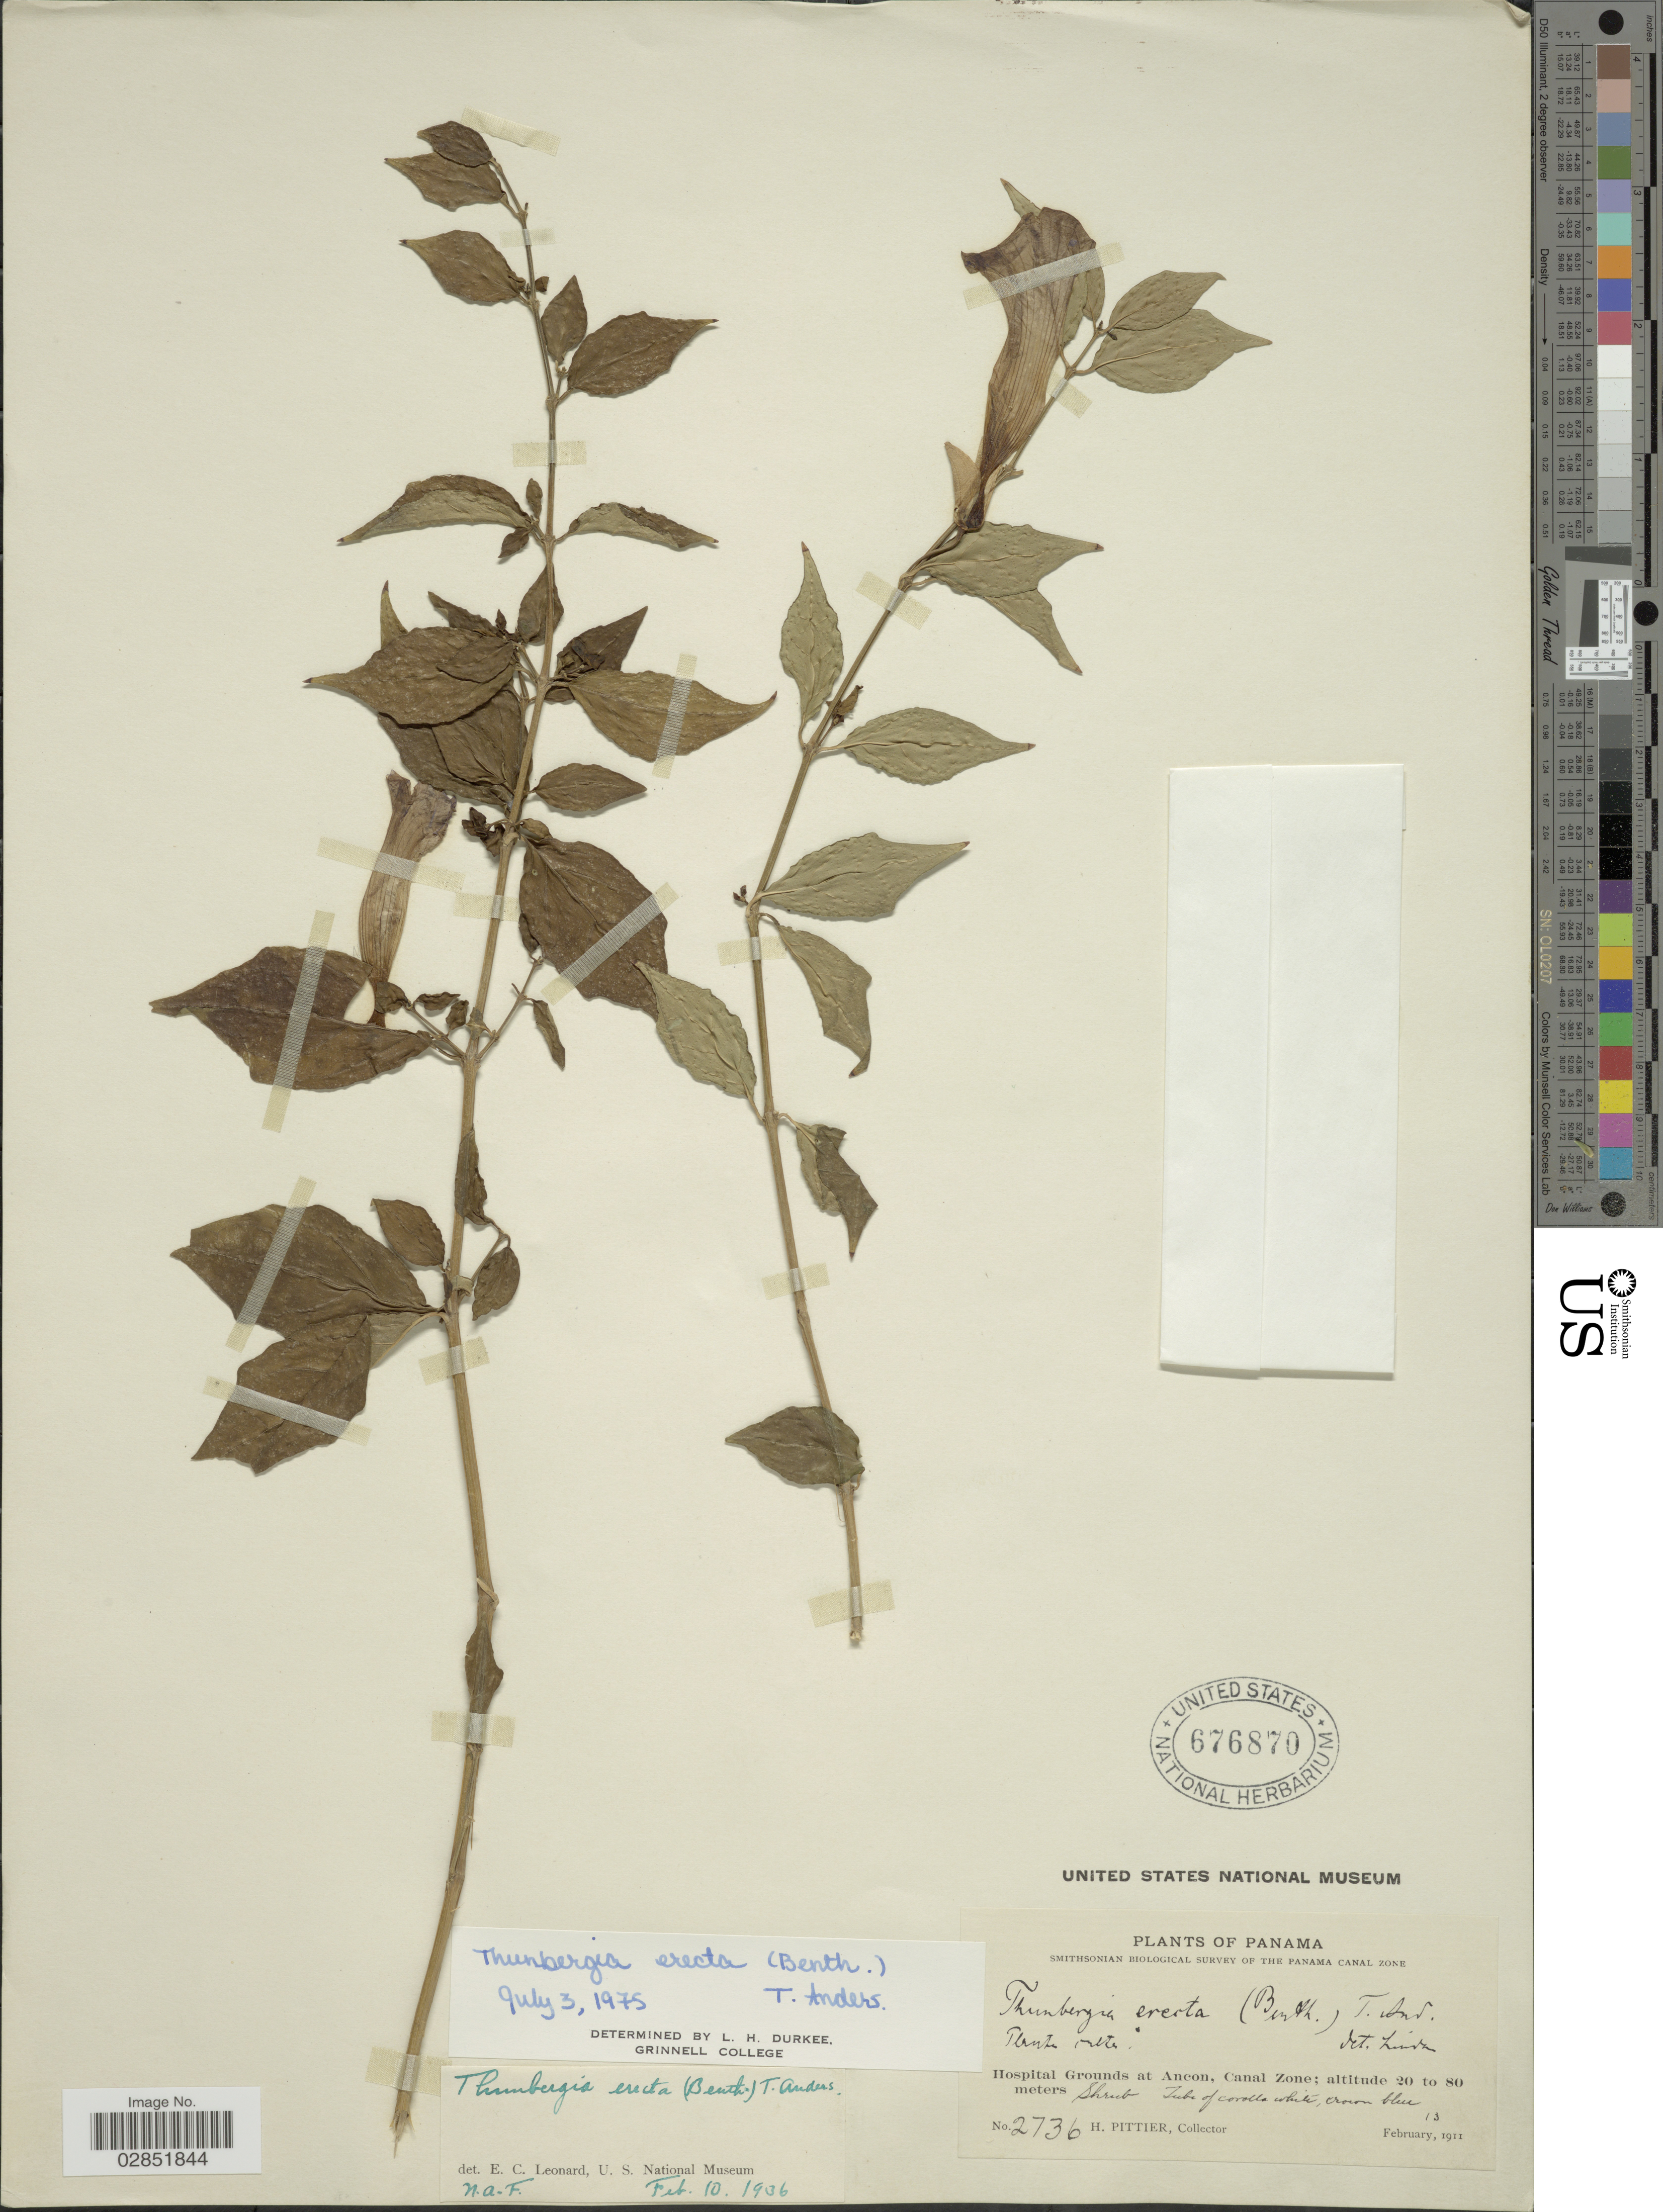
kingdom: Plantae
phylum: Tracheophyta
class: Magnoliopsida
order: Lamiales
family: Acanthaceae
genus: Thunbergia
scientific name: Thunbergia erecta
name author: (Benth.) T. Anderson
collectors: H. F. Pittier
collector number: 2736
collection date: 1911-02-13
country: Panama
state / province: Colón / Panamá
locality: Hospital Grounds at Ancon, Canal Zone.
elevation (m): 20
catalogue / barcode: US 676870